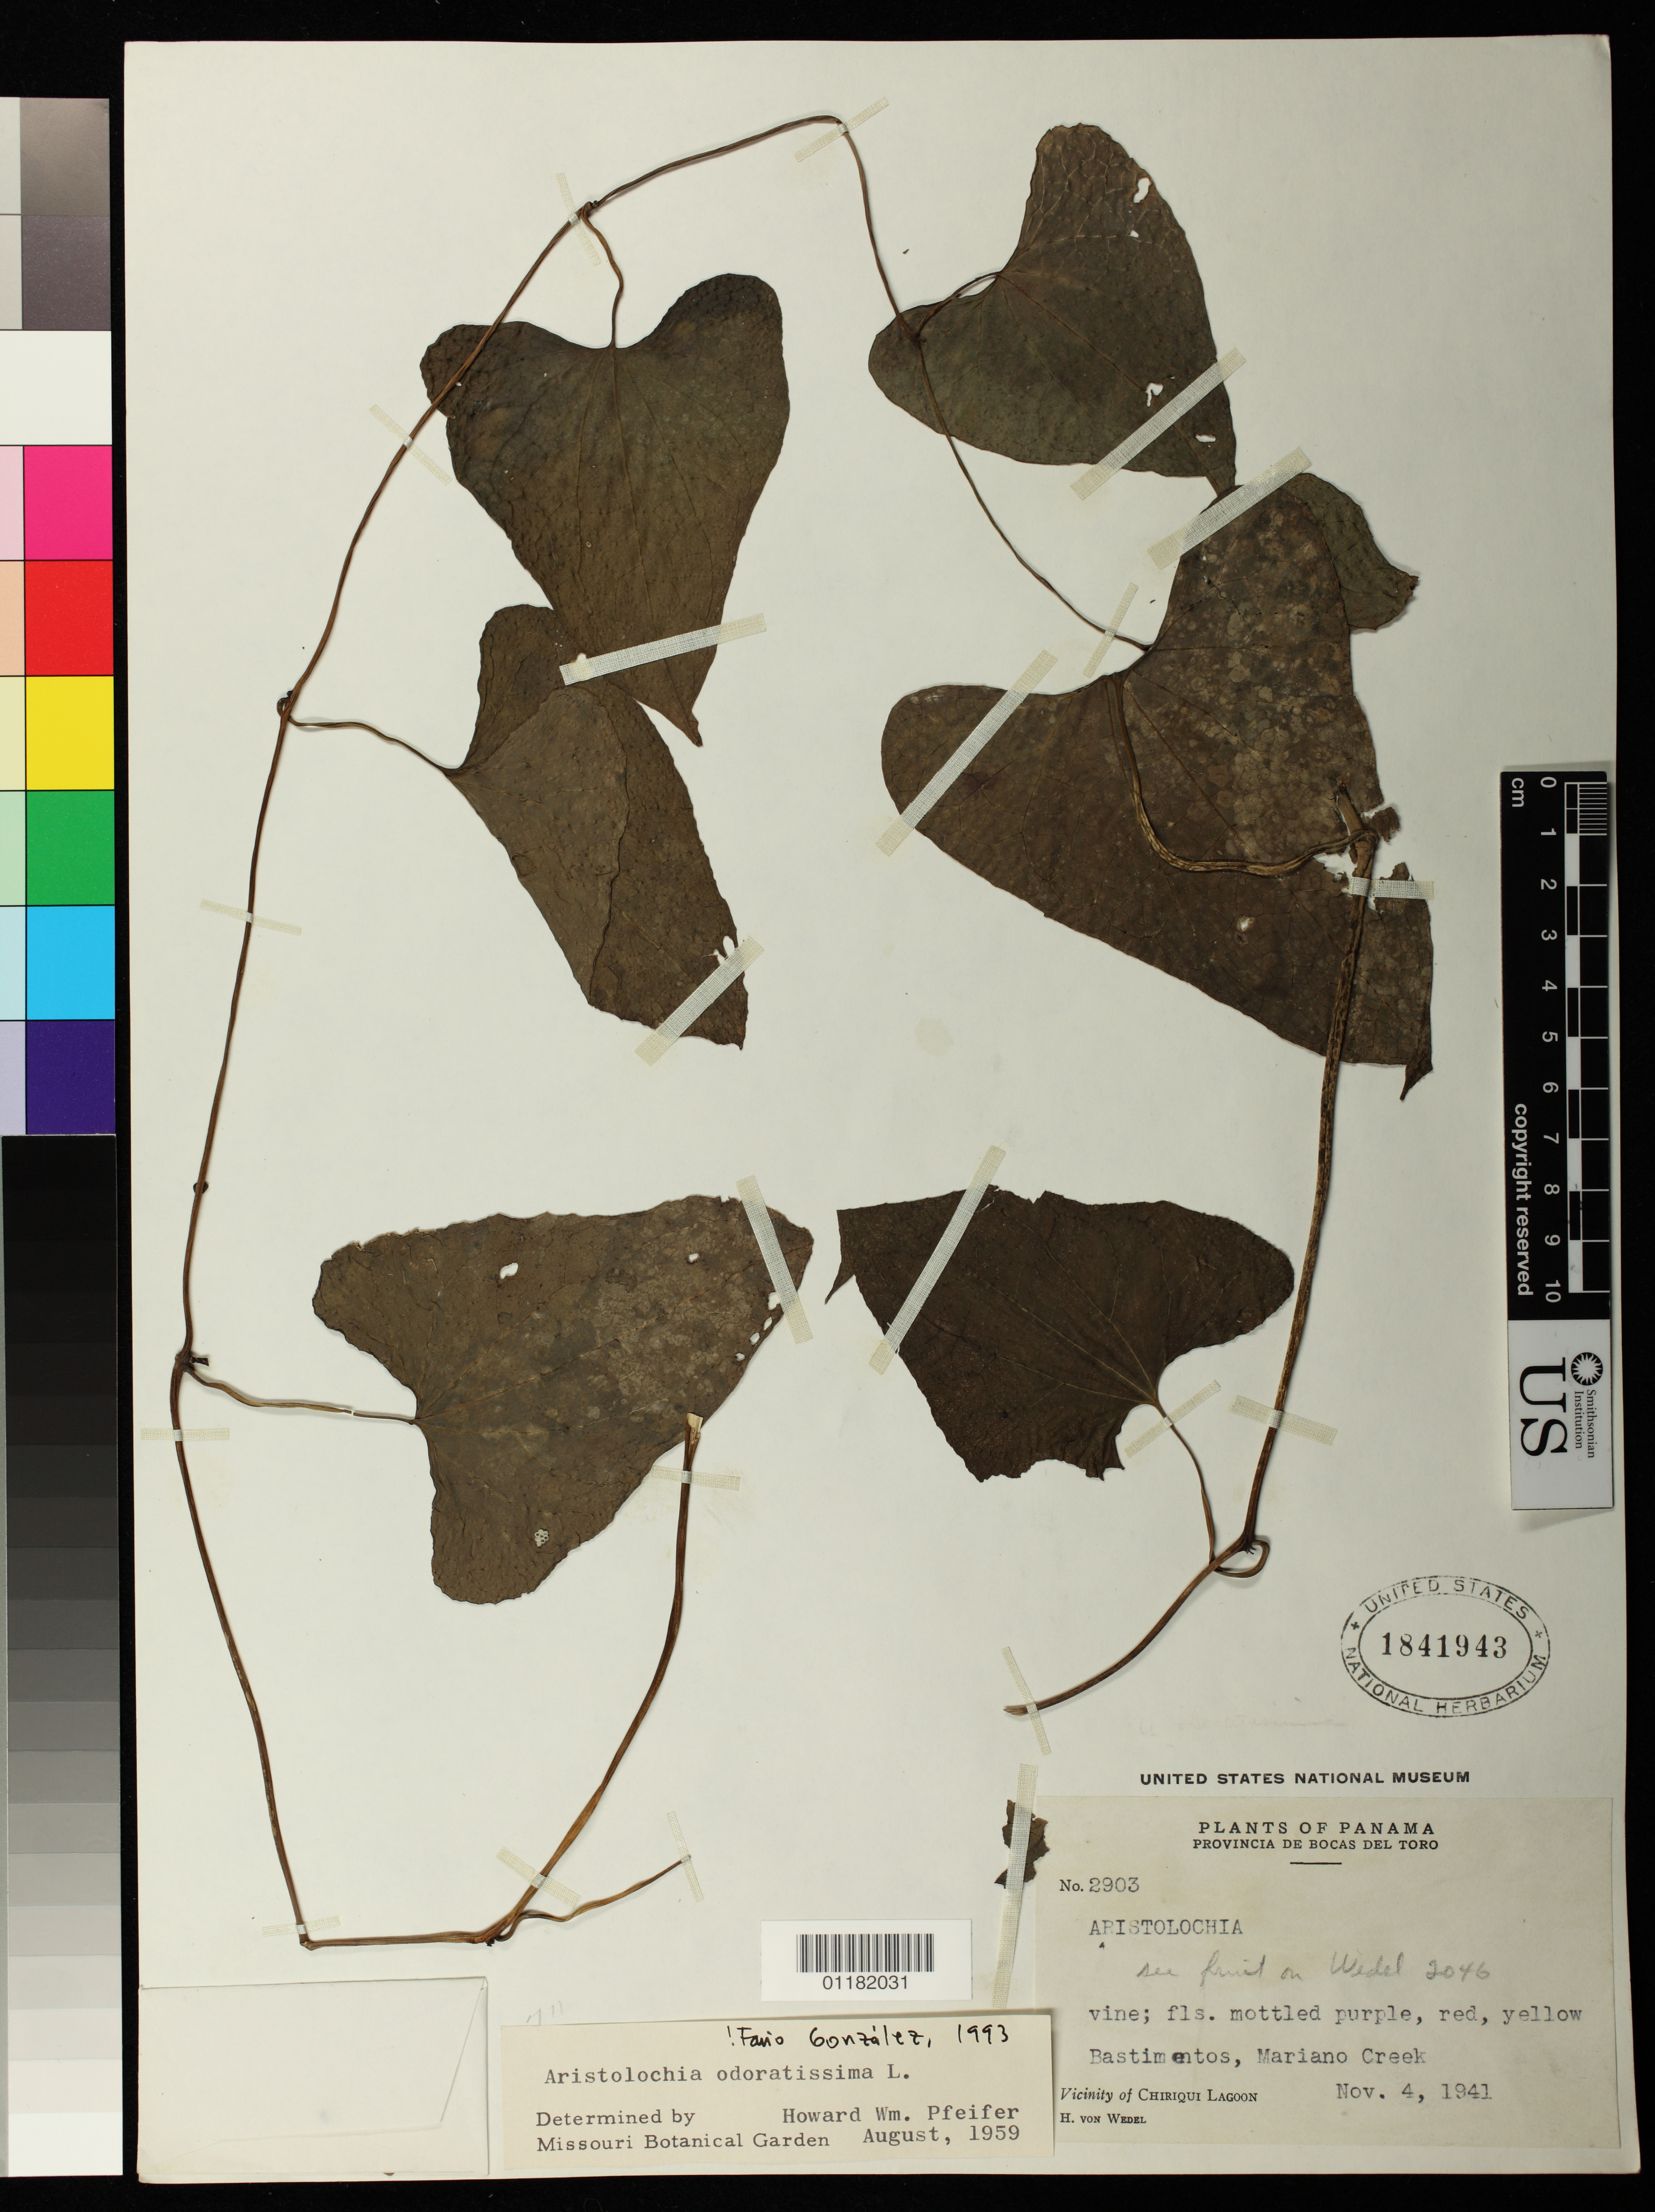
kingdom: Plantae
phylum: Tracheophyta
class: Magnoliopsida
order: Piperales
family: Aristolochiaceae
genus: Aristolochia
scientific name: Aristolochia odoratissima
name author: L.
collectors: H. von Wedel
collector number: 2903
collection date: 1941-11-04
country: Panama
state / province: Bocas del Toro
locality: Bastimentos, Mariano Creek, vicinity of Chiriqui Lagoon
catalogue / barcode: US 1841943